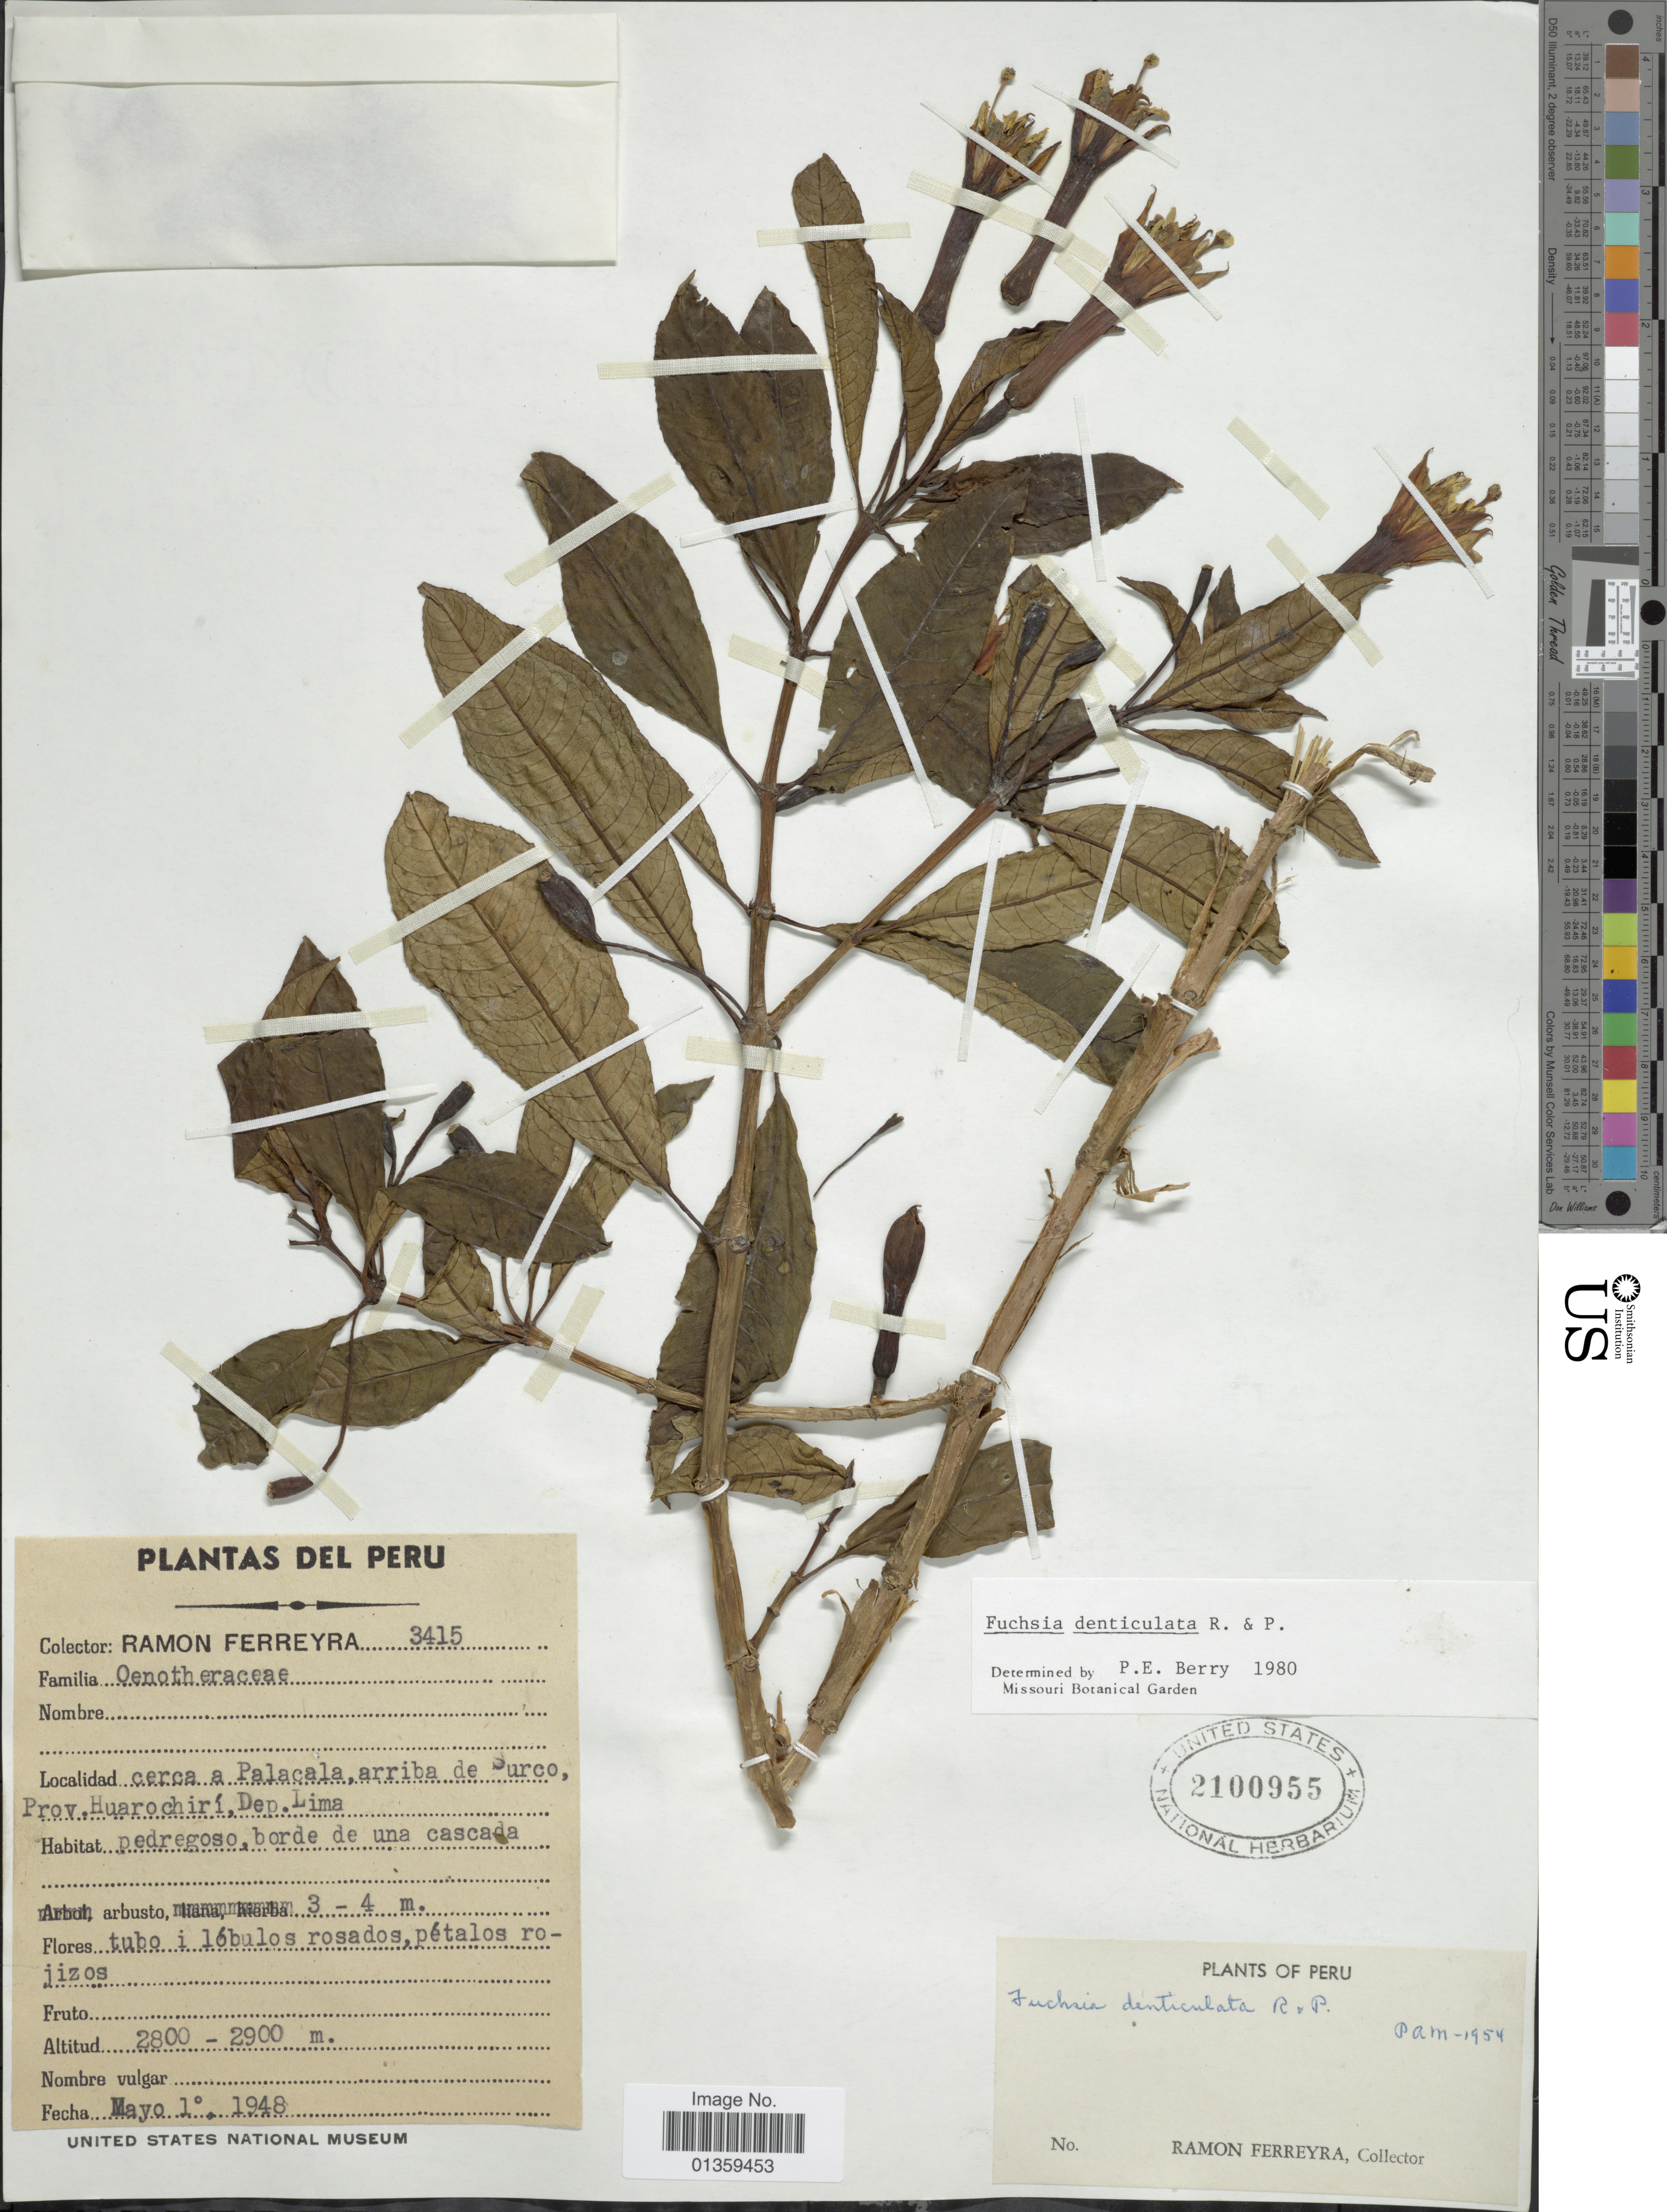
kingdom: Plantae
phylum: Tracheophyta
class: Magnoliopsida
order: Myrtales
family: Onagraceae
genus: Fuchsia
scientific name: Fuchsia denticulata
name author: Ruiz & Pav.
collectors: R. A. Ferreyra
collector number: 3415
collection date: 1948-05-01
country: Peru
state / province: Lima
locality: Cerca a Palacala, arriba de Surco, Prov. Huarochirí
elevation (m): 2800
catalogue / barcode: US 2100955